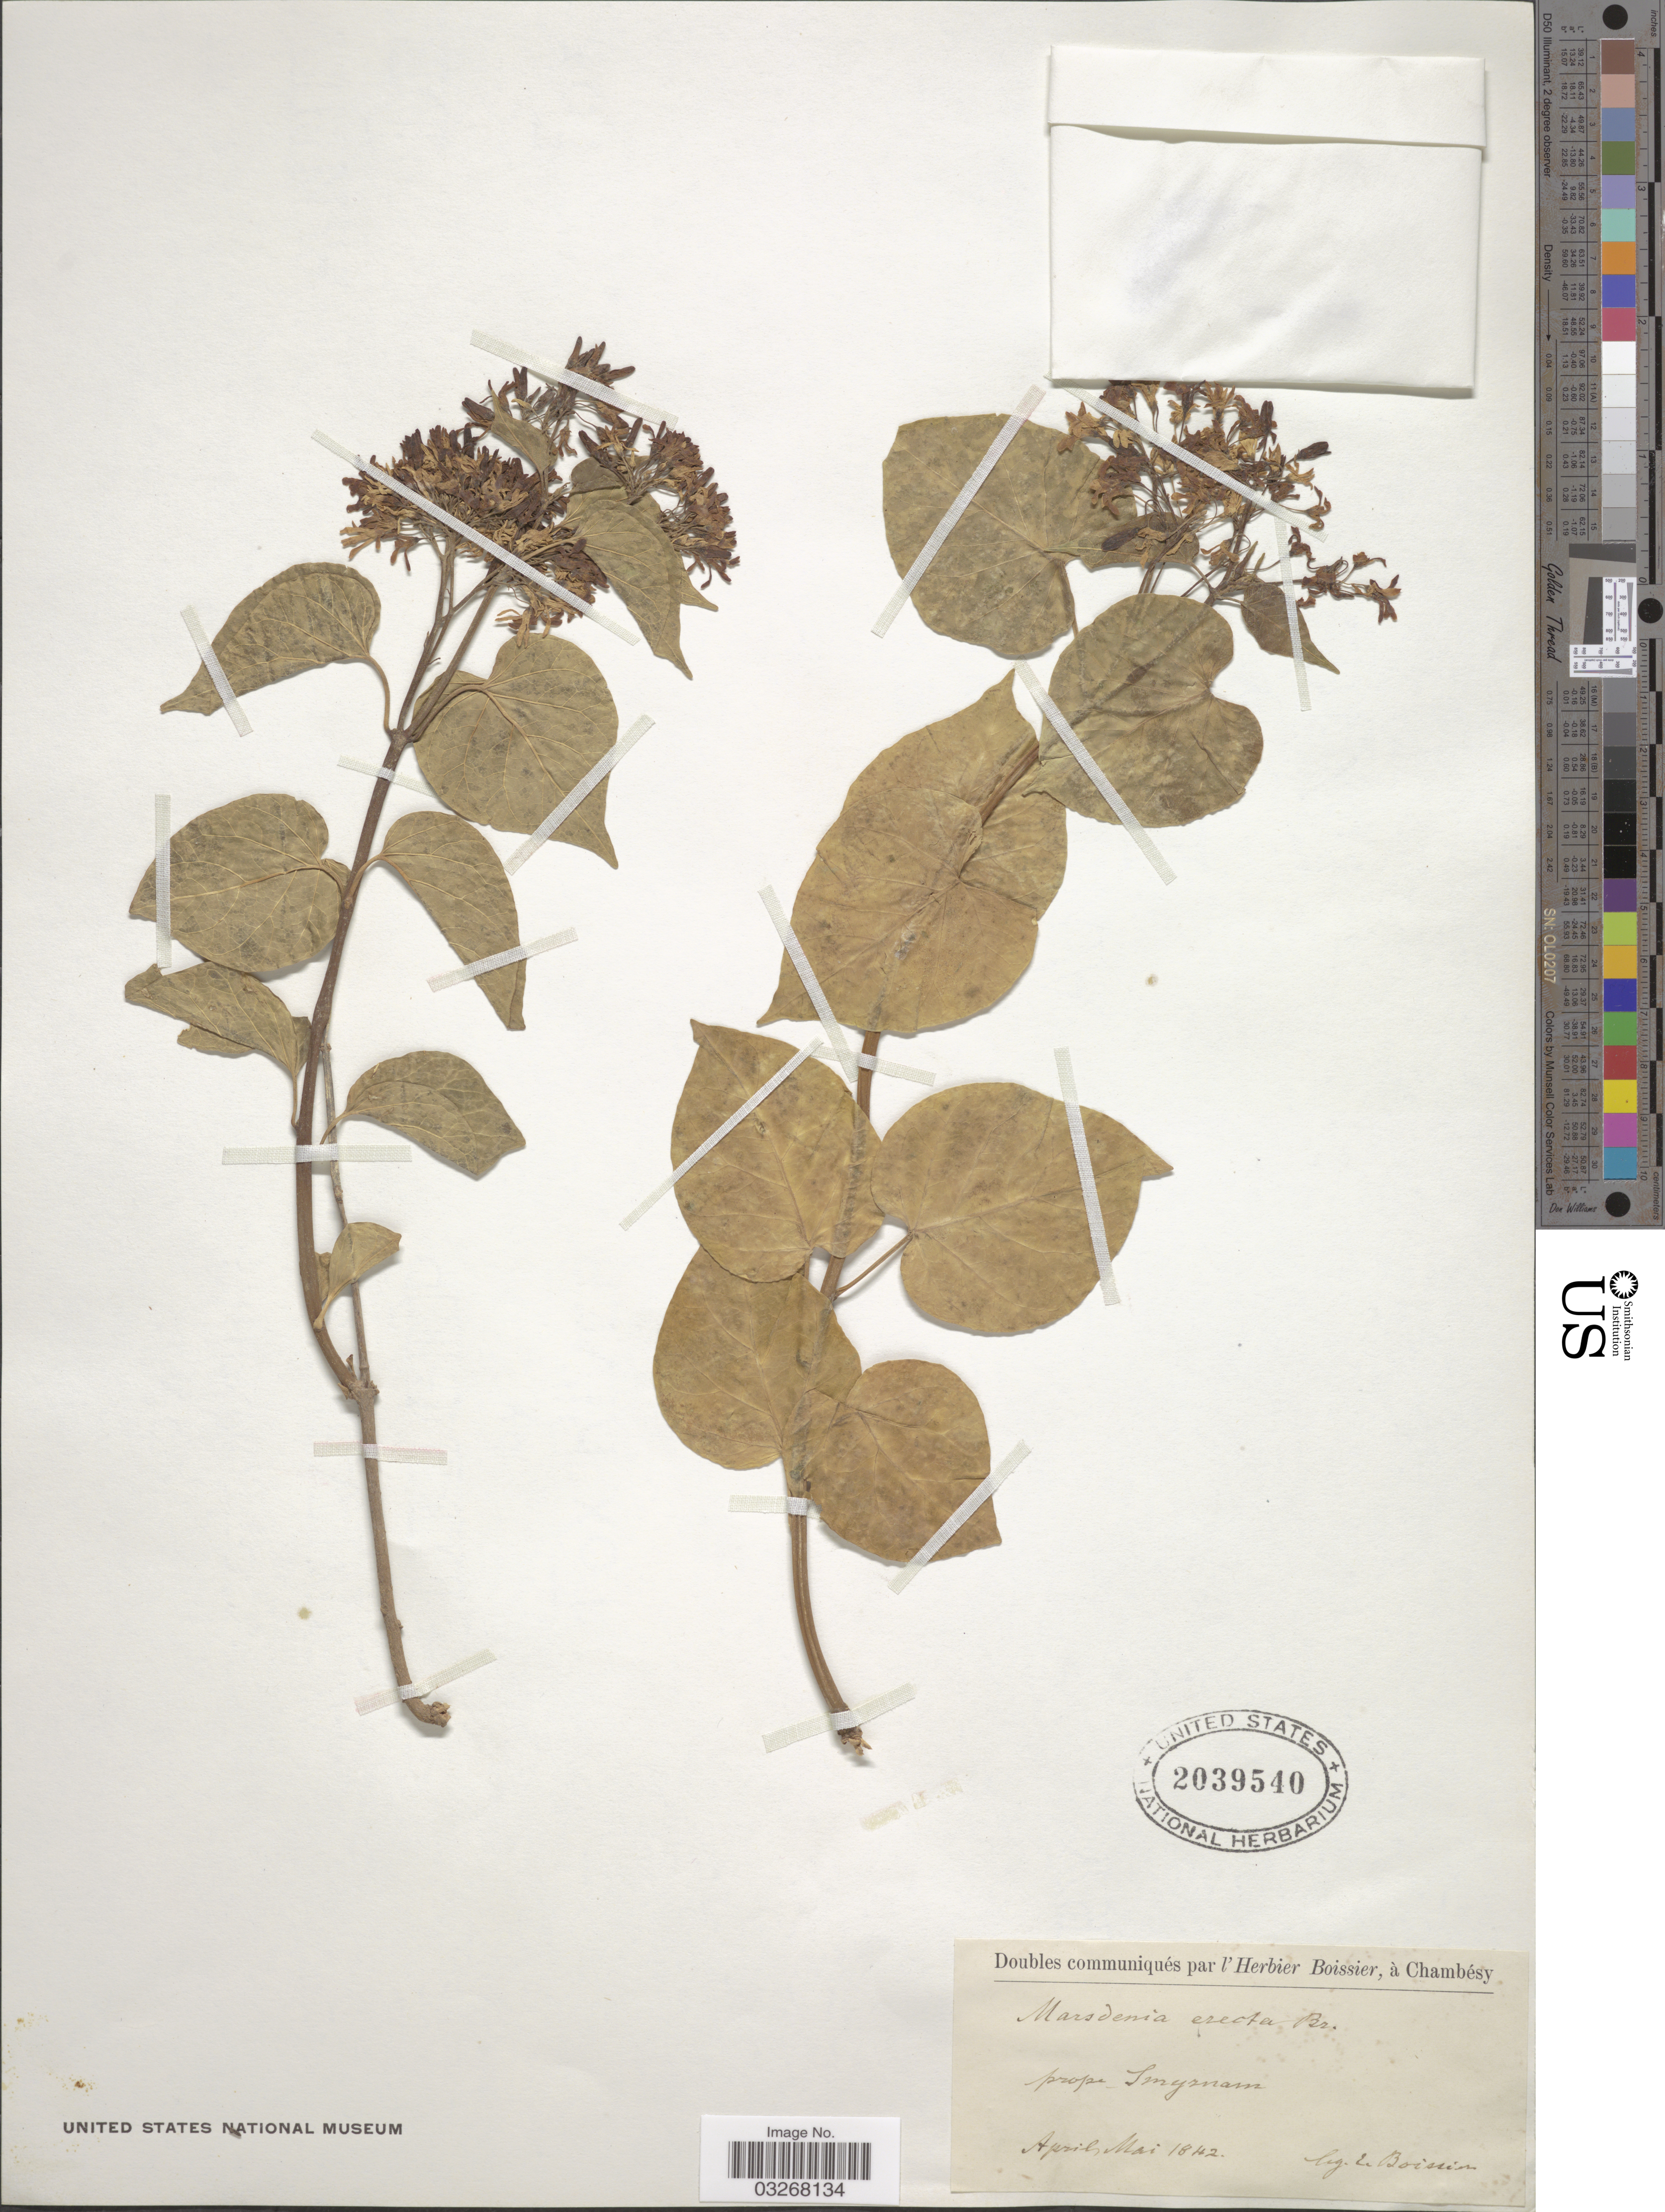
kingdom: Plantae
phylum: Tracheophyta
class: Magnoliopsida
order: Gentianales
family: Apocynaceae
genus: Marsdenia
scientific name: Marsdenia erecta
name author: R. Br.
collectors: E. Boissiere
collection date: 1842-04/1842-05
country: Turkey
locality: Prope Smyrnam, Chambésy [unsure placement].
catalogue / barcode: US 2039540